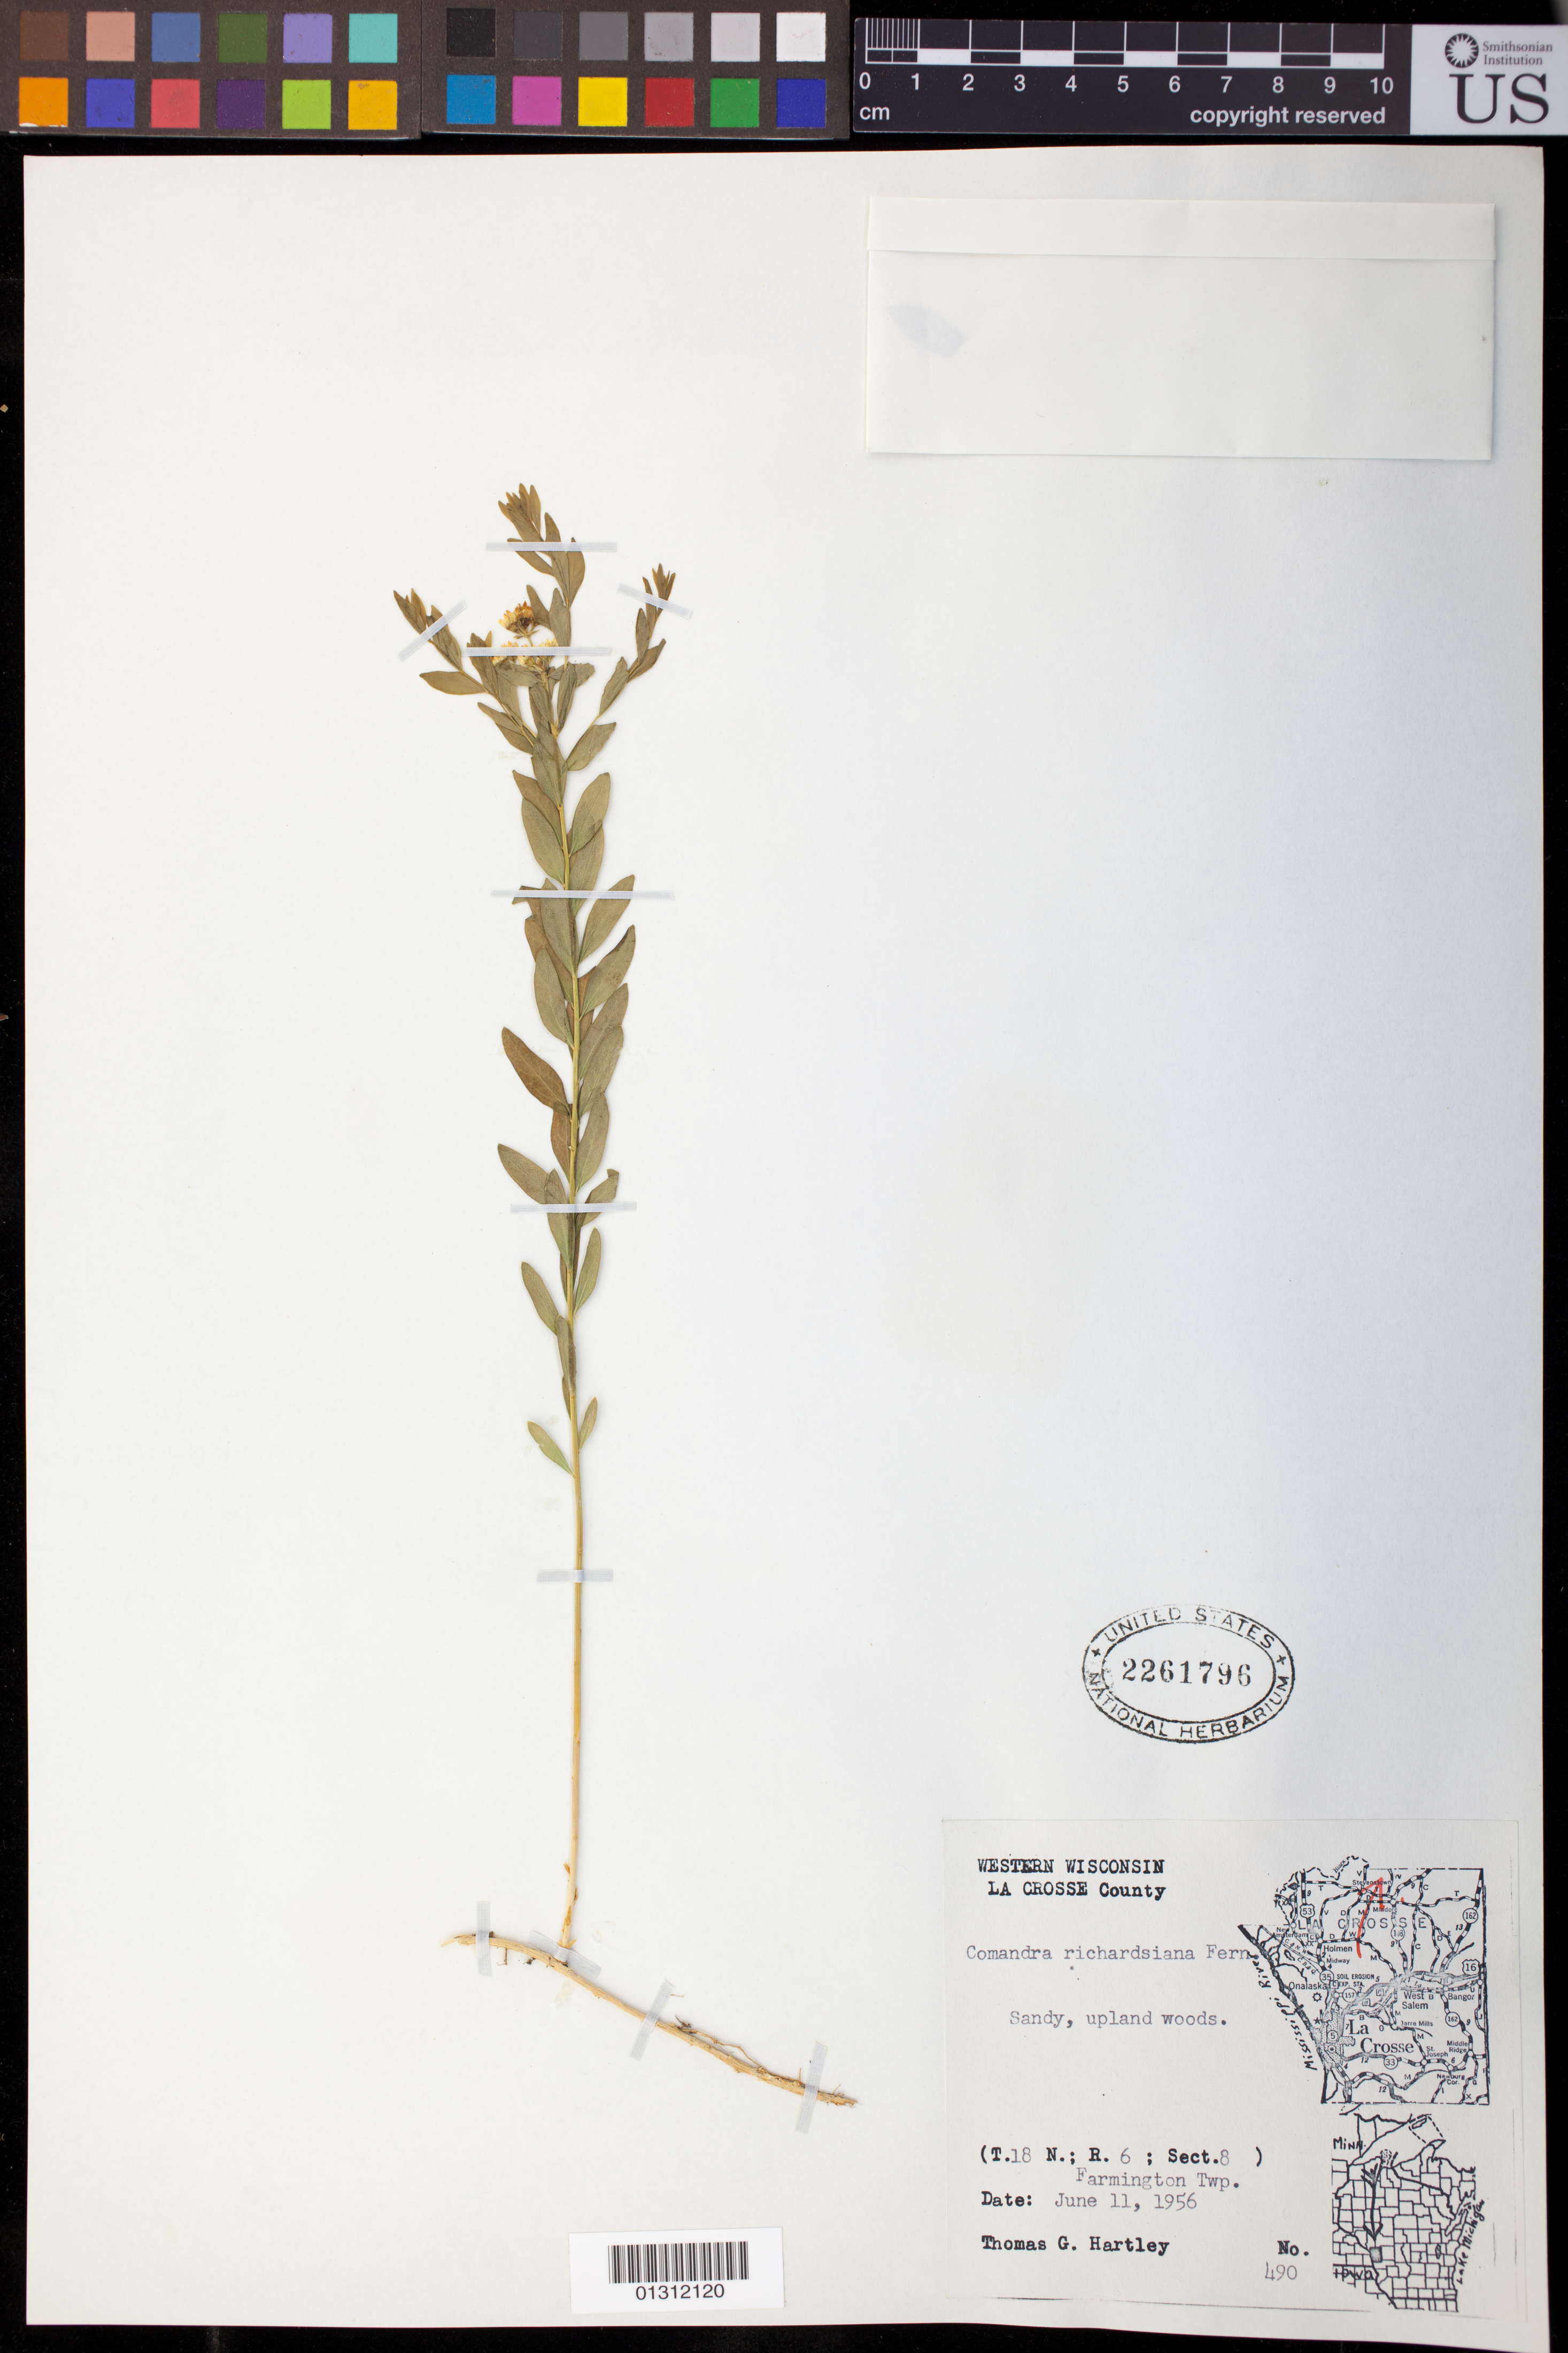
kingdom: Plantae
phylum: Tracheophyta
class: Magnoliopsida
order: Santalales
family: Comandraceae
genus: Comandra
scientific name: Comandra richardsiana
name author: Fernald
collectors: T. G. Hartley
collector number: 490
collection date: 1967-06-11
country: United States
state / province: Wisconsin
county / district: La Crosse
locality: T.18 N.; R.6; Sect.8 Farmington Twp.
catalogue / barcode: US 2261796